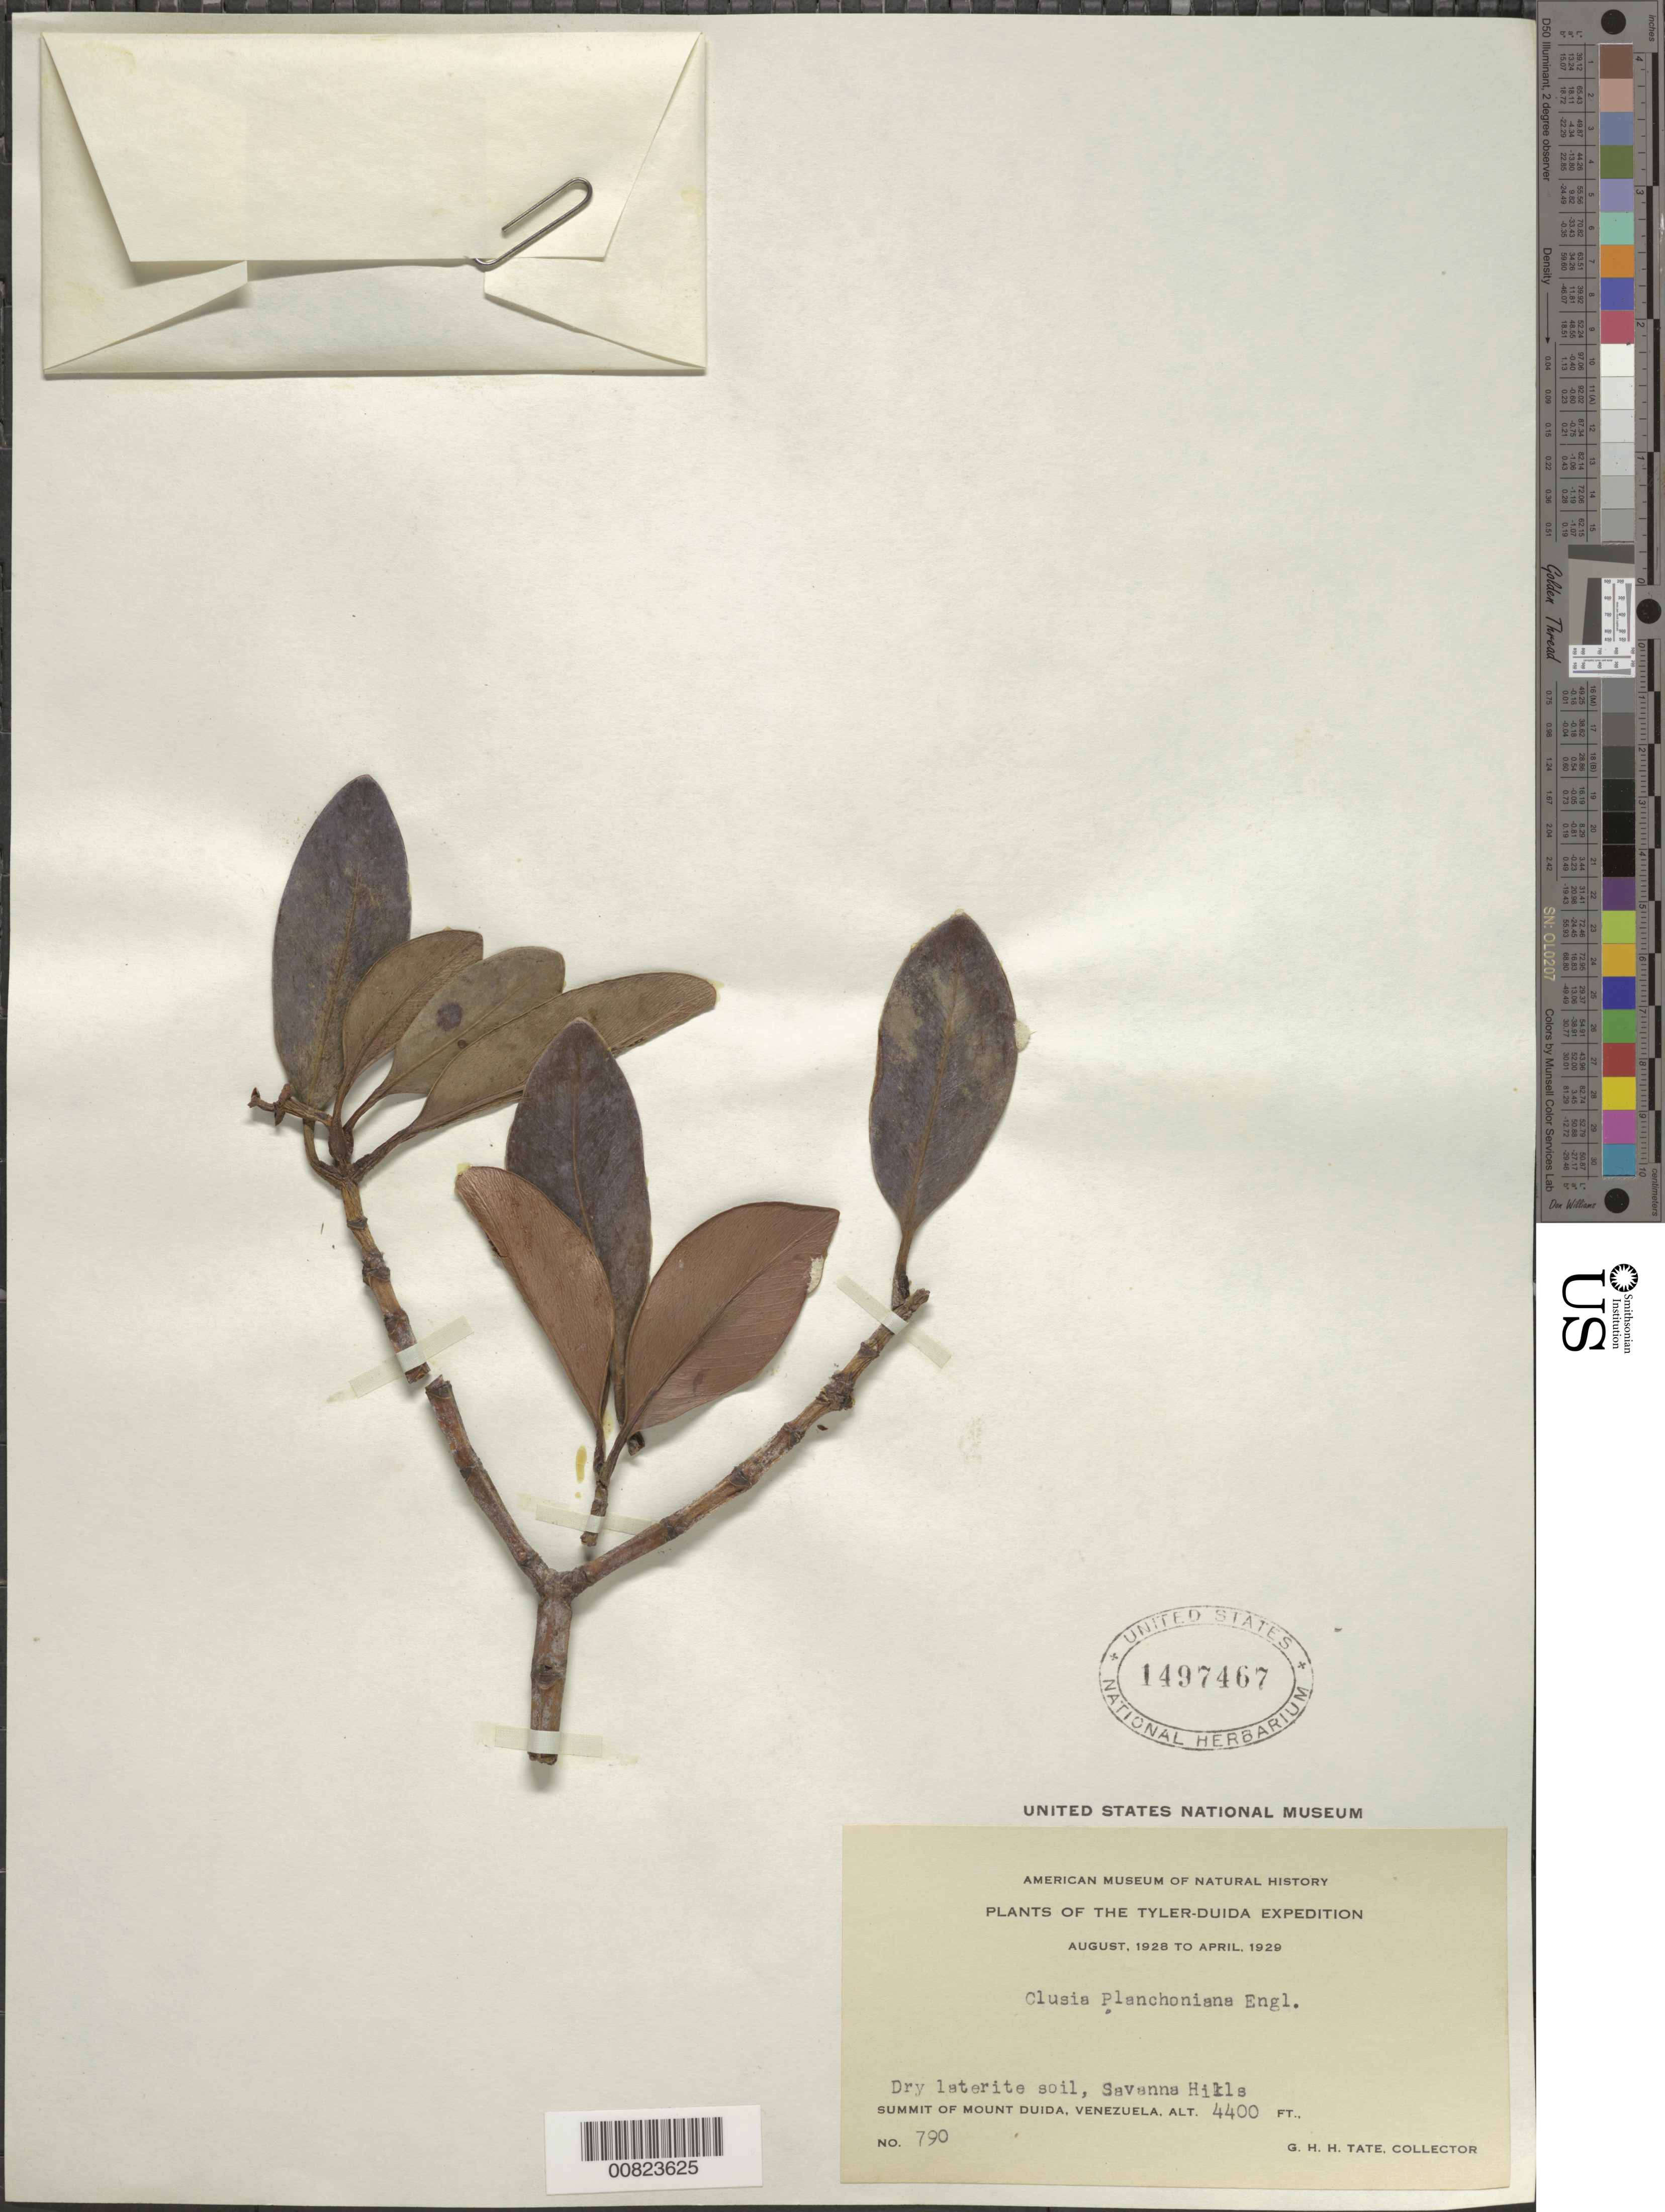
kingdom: Plantae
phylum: Tracheophyta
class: Magnoliopsida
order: Malpighiales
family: Clusiaceae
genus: Clusia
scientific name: Clusia planchoniana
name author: Engl.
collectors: G. H. H.Tate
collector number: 790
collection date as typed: Aug-28 to Apr-29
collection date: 1928-08/1929-04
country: Venezuela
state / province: Amazonas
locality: Mount Duida, summit, savanna hills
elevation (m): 1341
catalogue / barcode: US 1497467